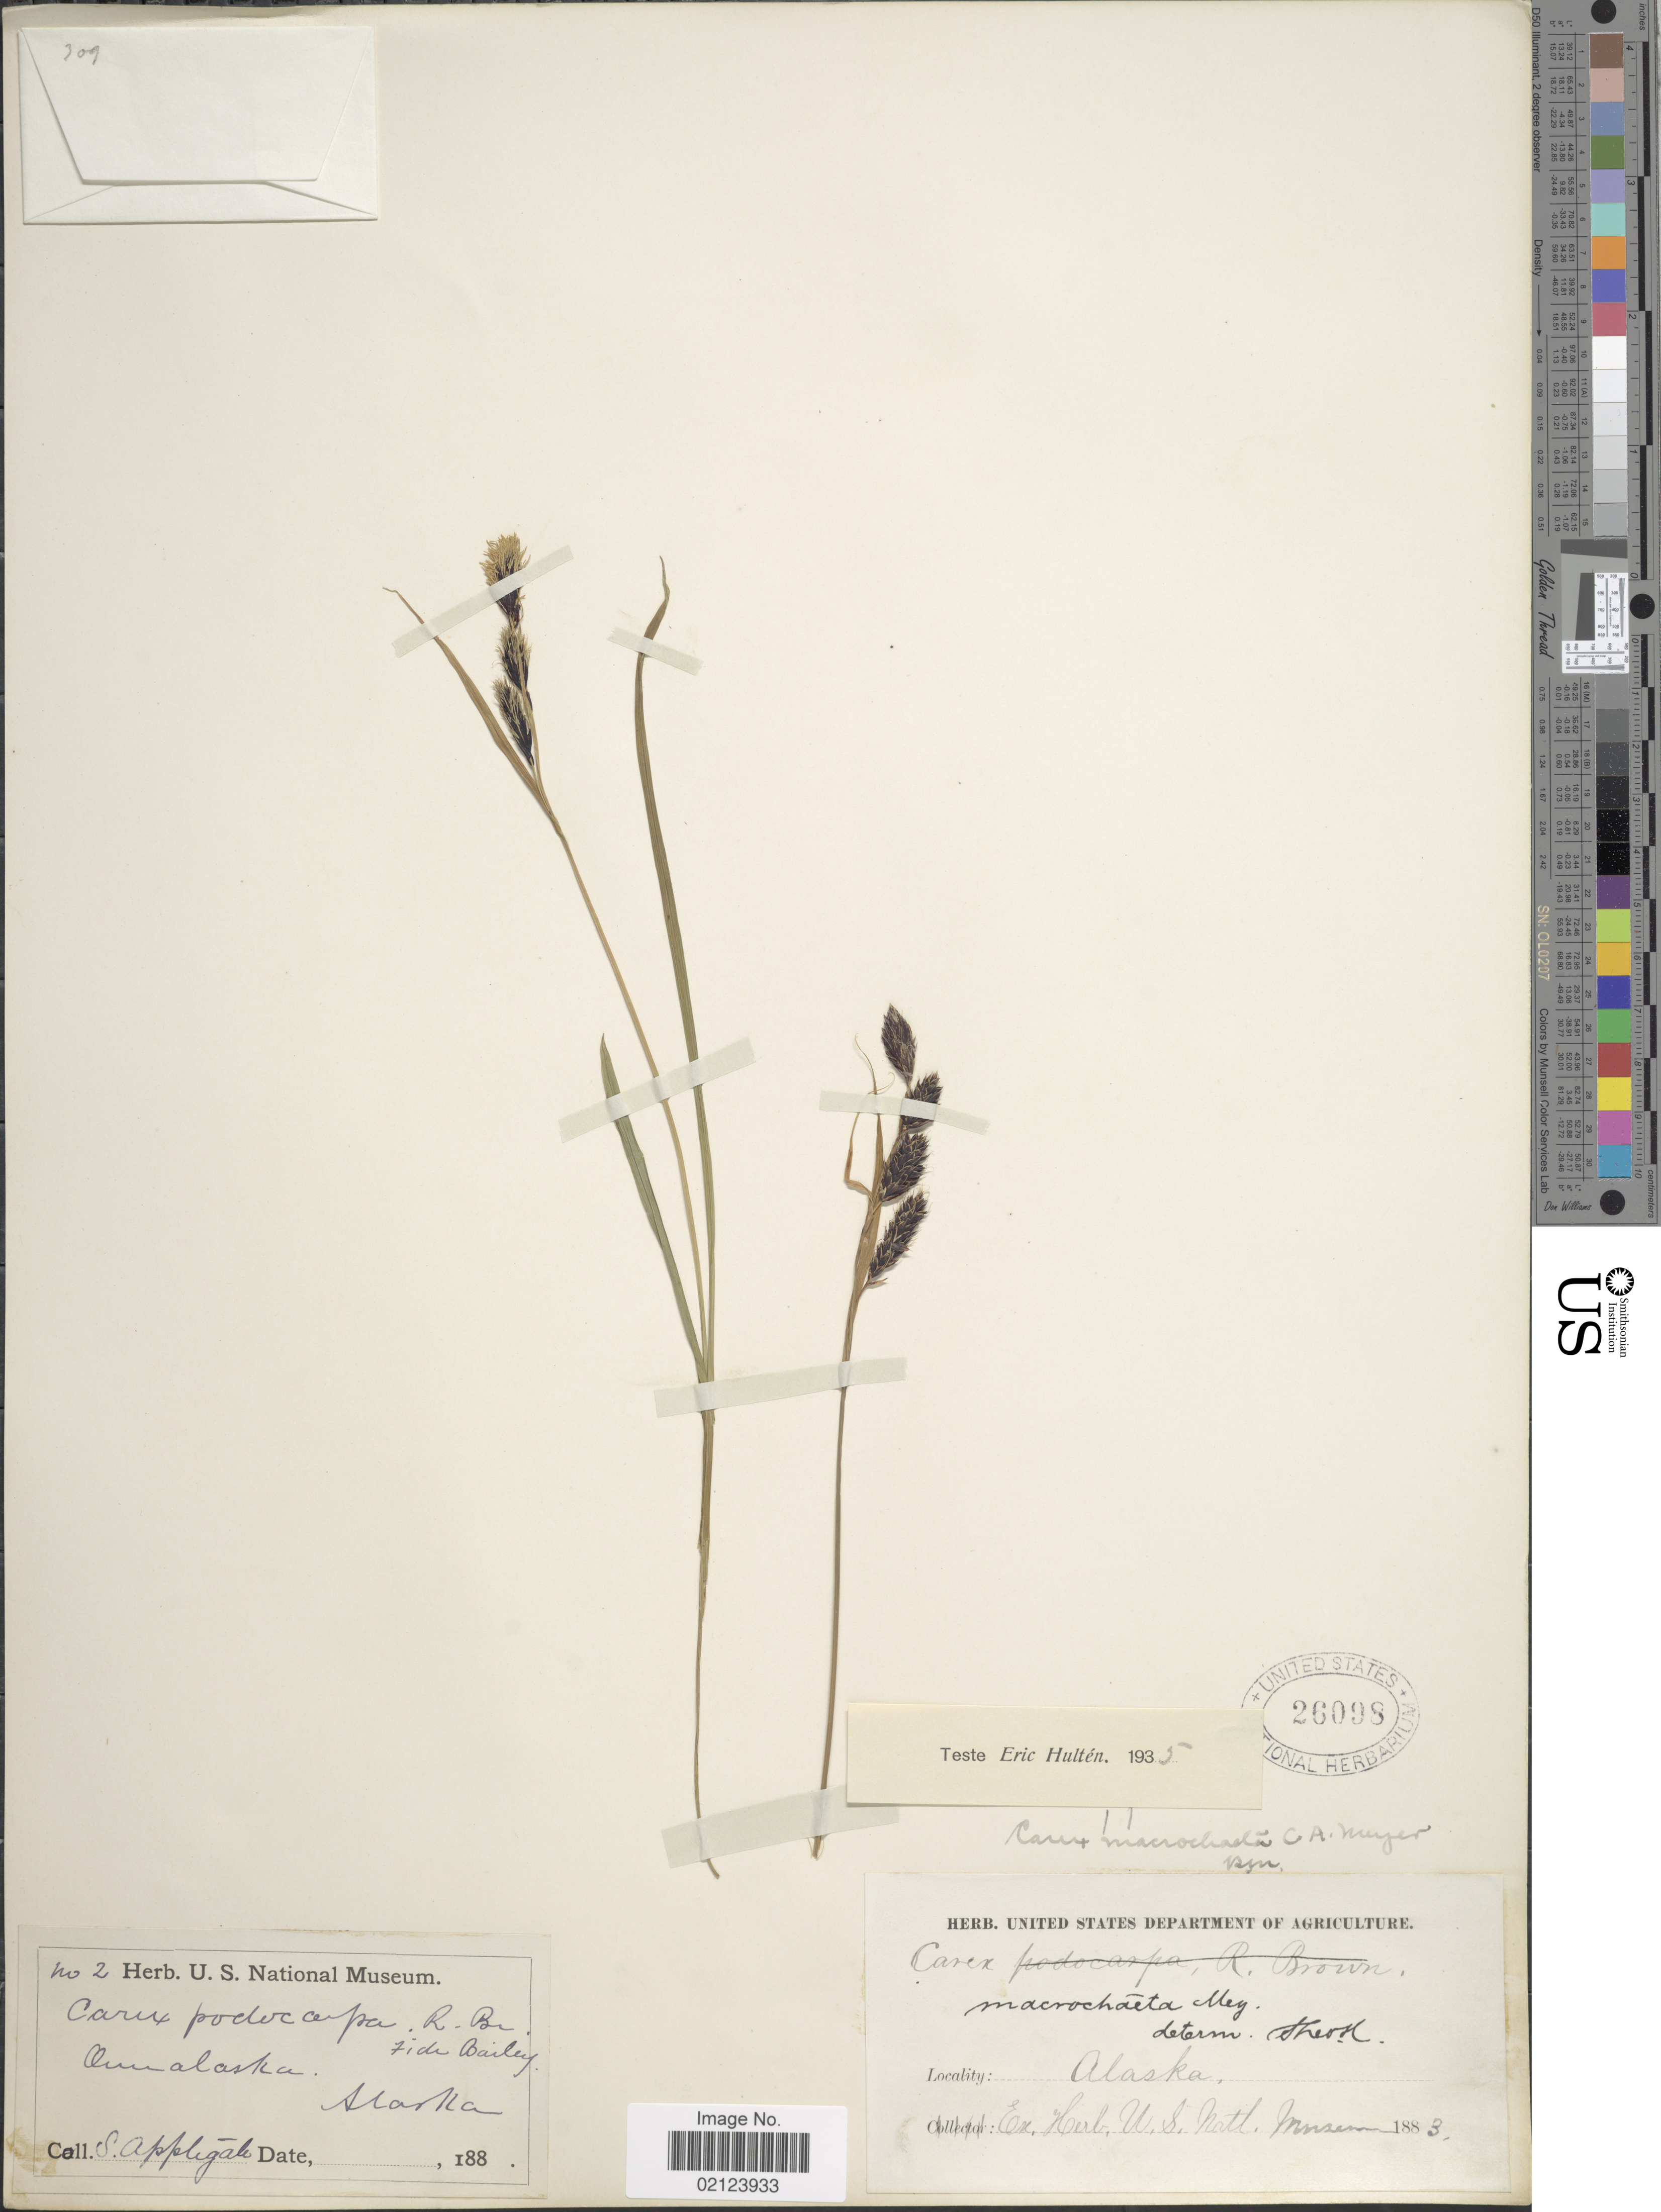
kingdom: Plantae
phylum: Tracheophyta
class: Liliopsida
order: Poales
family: Cyperaceae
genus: Carex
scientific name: Carex macrochaeta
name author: C.A. Mey.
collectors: S. S. Applegate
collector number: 2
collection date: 1883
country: United States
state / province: Alaska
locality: Unalaska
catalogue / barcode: US 26098